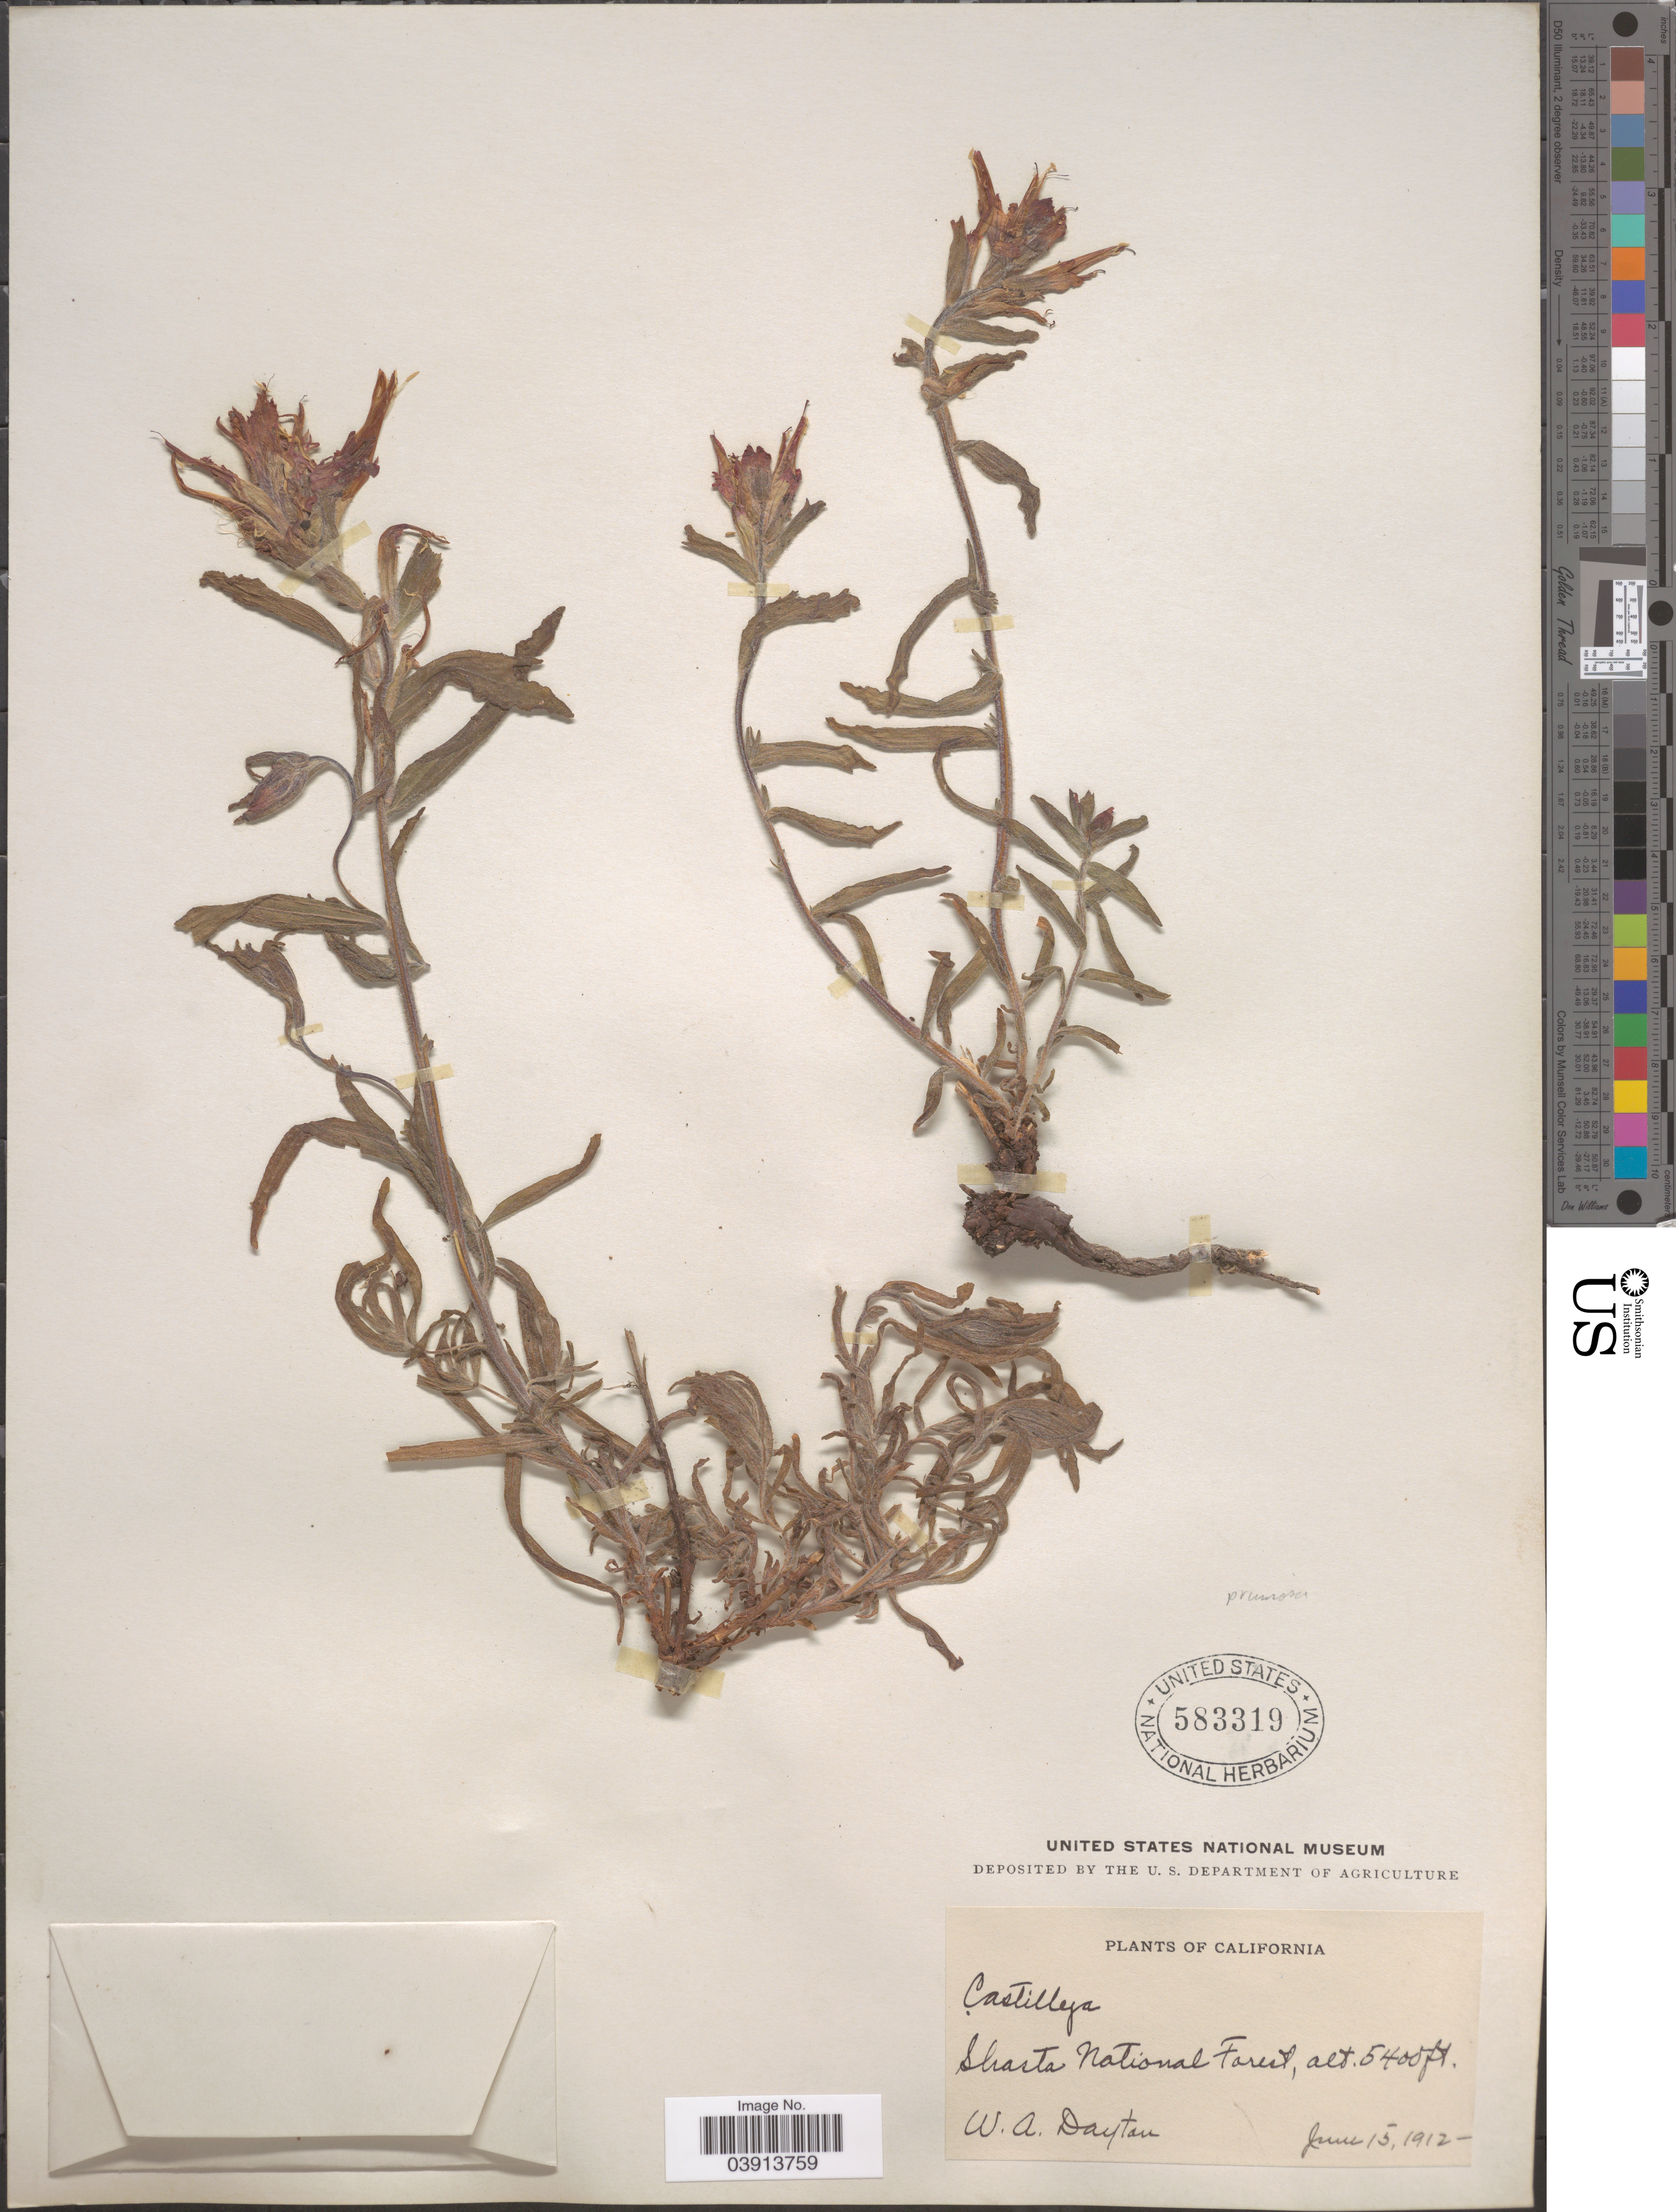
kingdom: Plantae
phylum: Tracheophyta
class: Magnoliopsida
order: Lamiales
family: Orobanchaceae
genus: Castilleja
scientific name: Castilleja pruinosa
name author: Fernald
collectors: W. Dayton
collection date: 1912-06-15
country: United States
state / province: California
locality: Shasta National Forest.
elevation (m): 1646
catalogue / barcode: US 583319